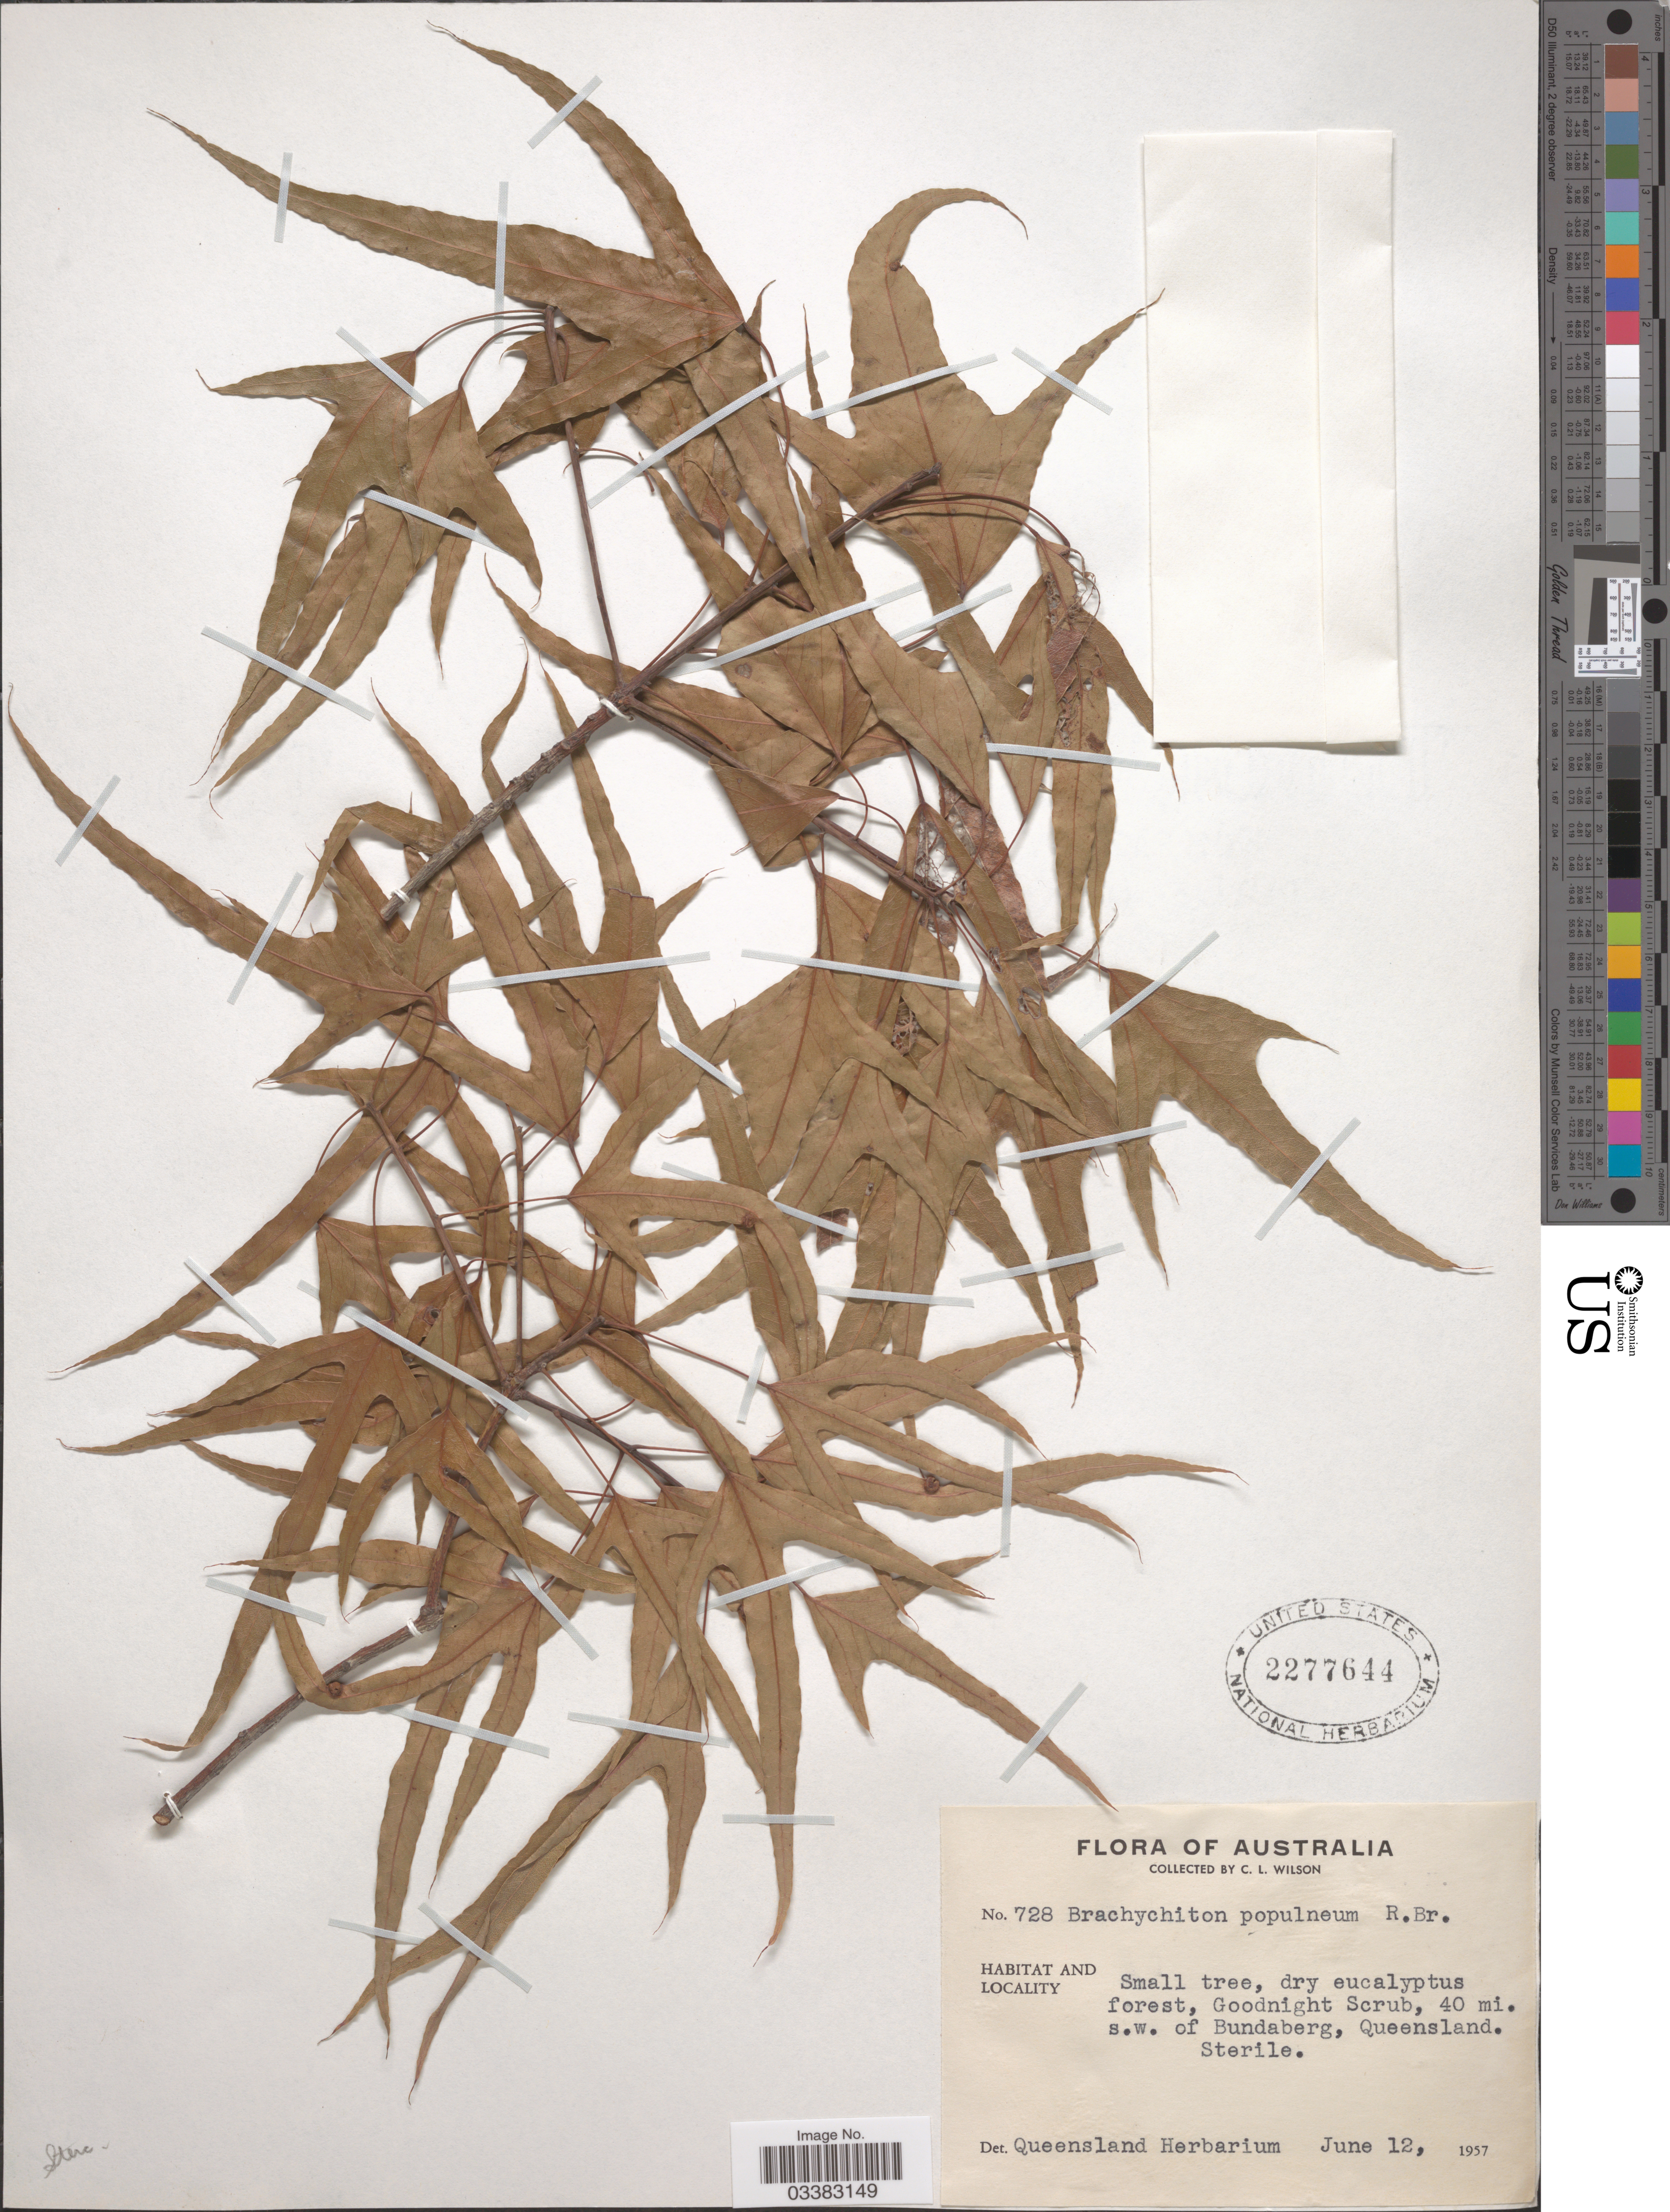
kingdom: Plantae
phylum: Tracheophyta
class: Magnoliopsida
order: Malvales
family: Malvaceae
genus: Brachychiton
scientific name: Brachychiton populneus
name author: (Schott & Endl.) R. Br.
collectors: C. L. Wilson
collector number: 728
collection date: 1957-06-12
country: Australia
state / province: Queensland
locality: Goodnight Scrub, 40 mi. s.w. of Bundaberg, Queensland.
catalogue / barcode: US 2277644